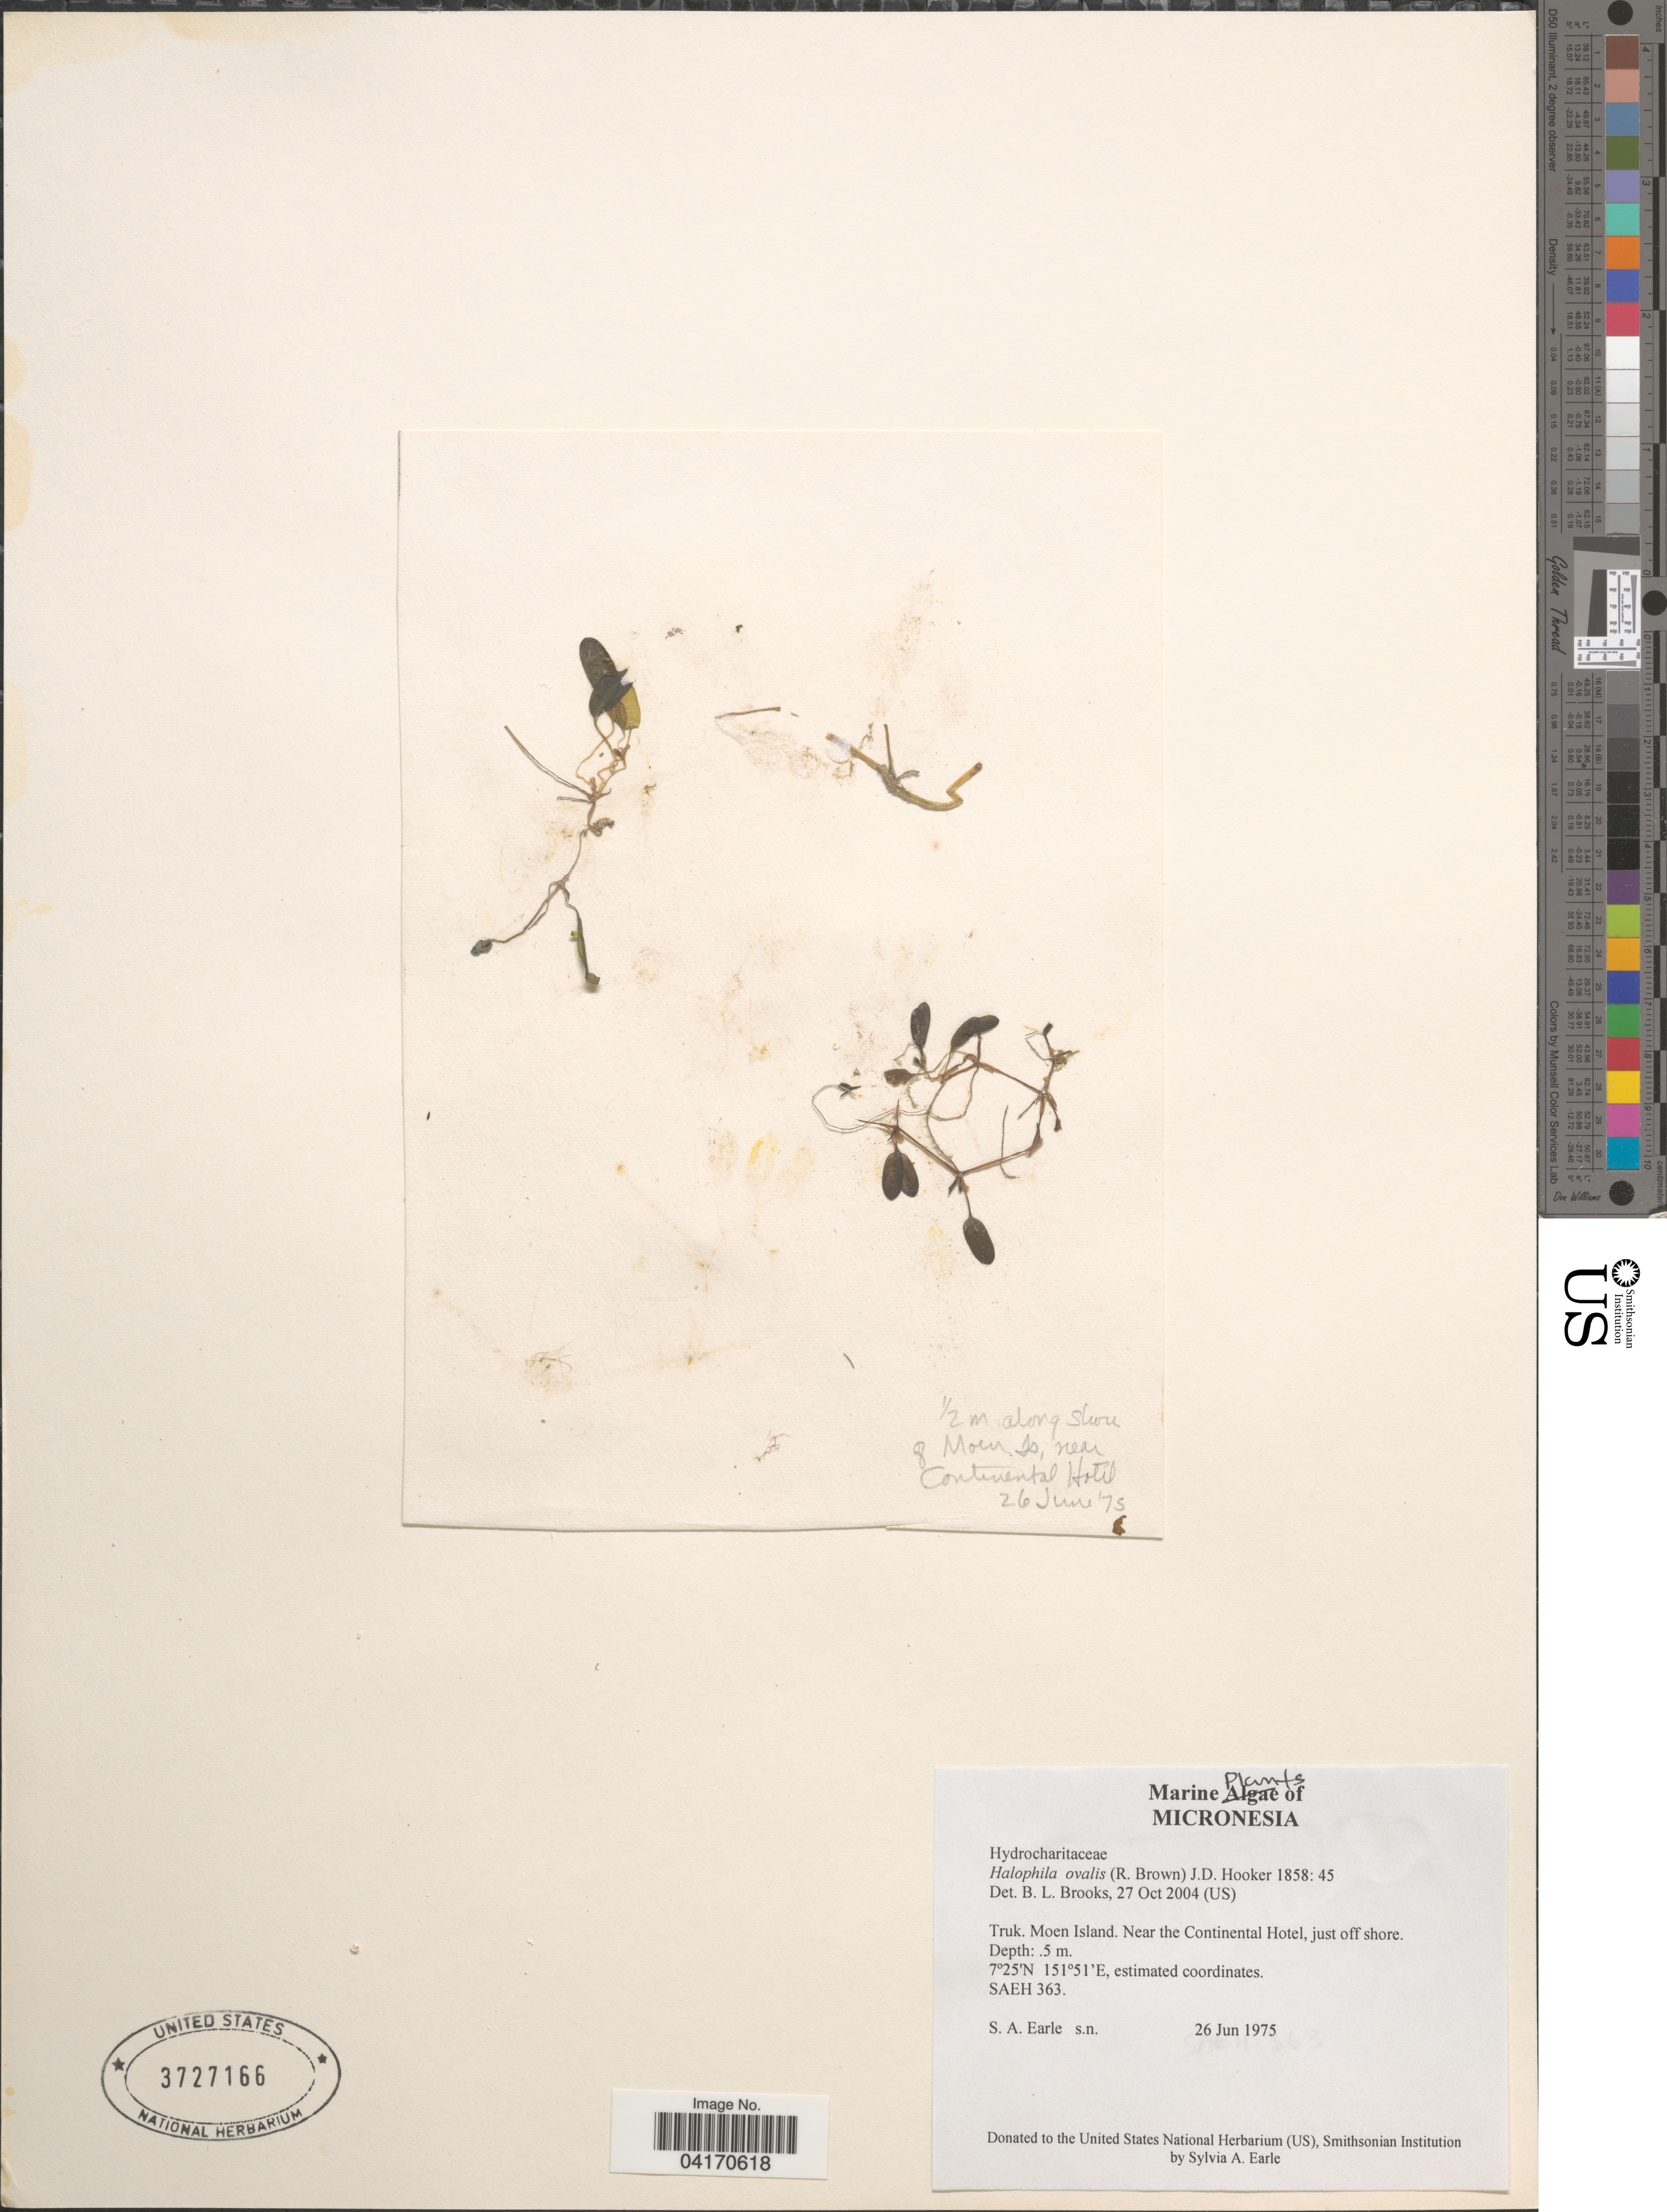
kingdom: Plantae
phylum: Tracheophyta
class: Liliopsida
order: Alismatales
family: Hydrocharitaceae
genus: Halophila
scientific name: Halophila ovalis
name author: (R. Br.) Hook. f.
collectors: S. A. Earle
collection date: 1975-06-26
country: Micronesia, Federated States of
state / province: Truk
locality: Moen Island. Near the Continental Hotel, just off shore. SAEH 363.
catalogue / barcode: US 3727166